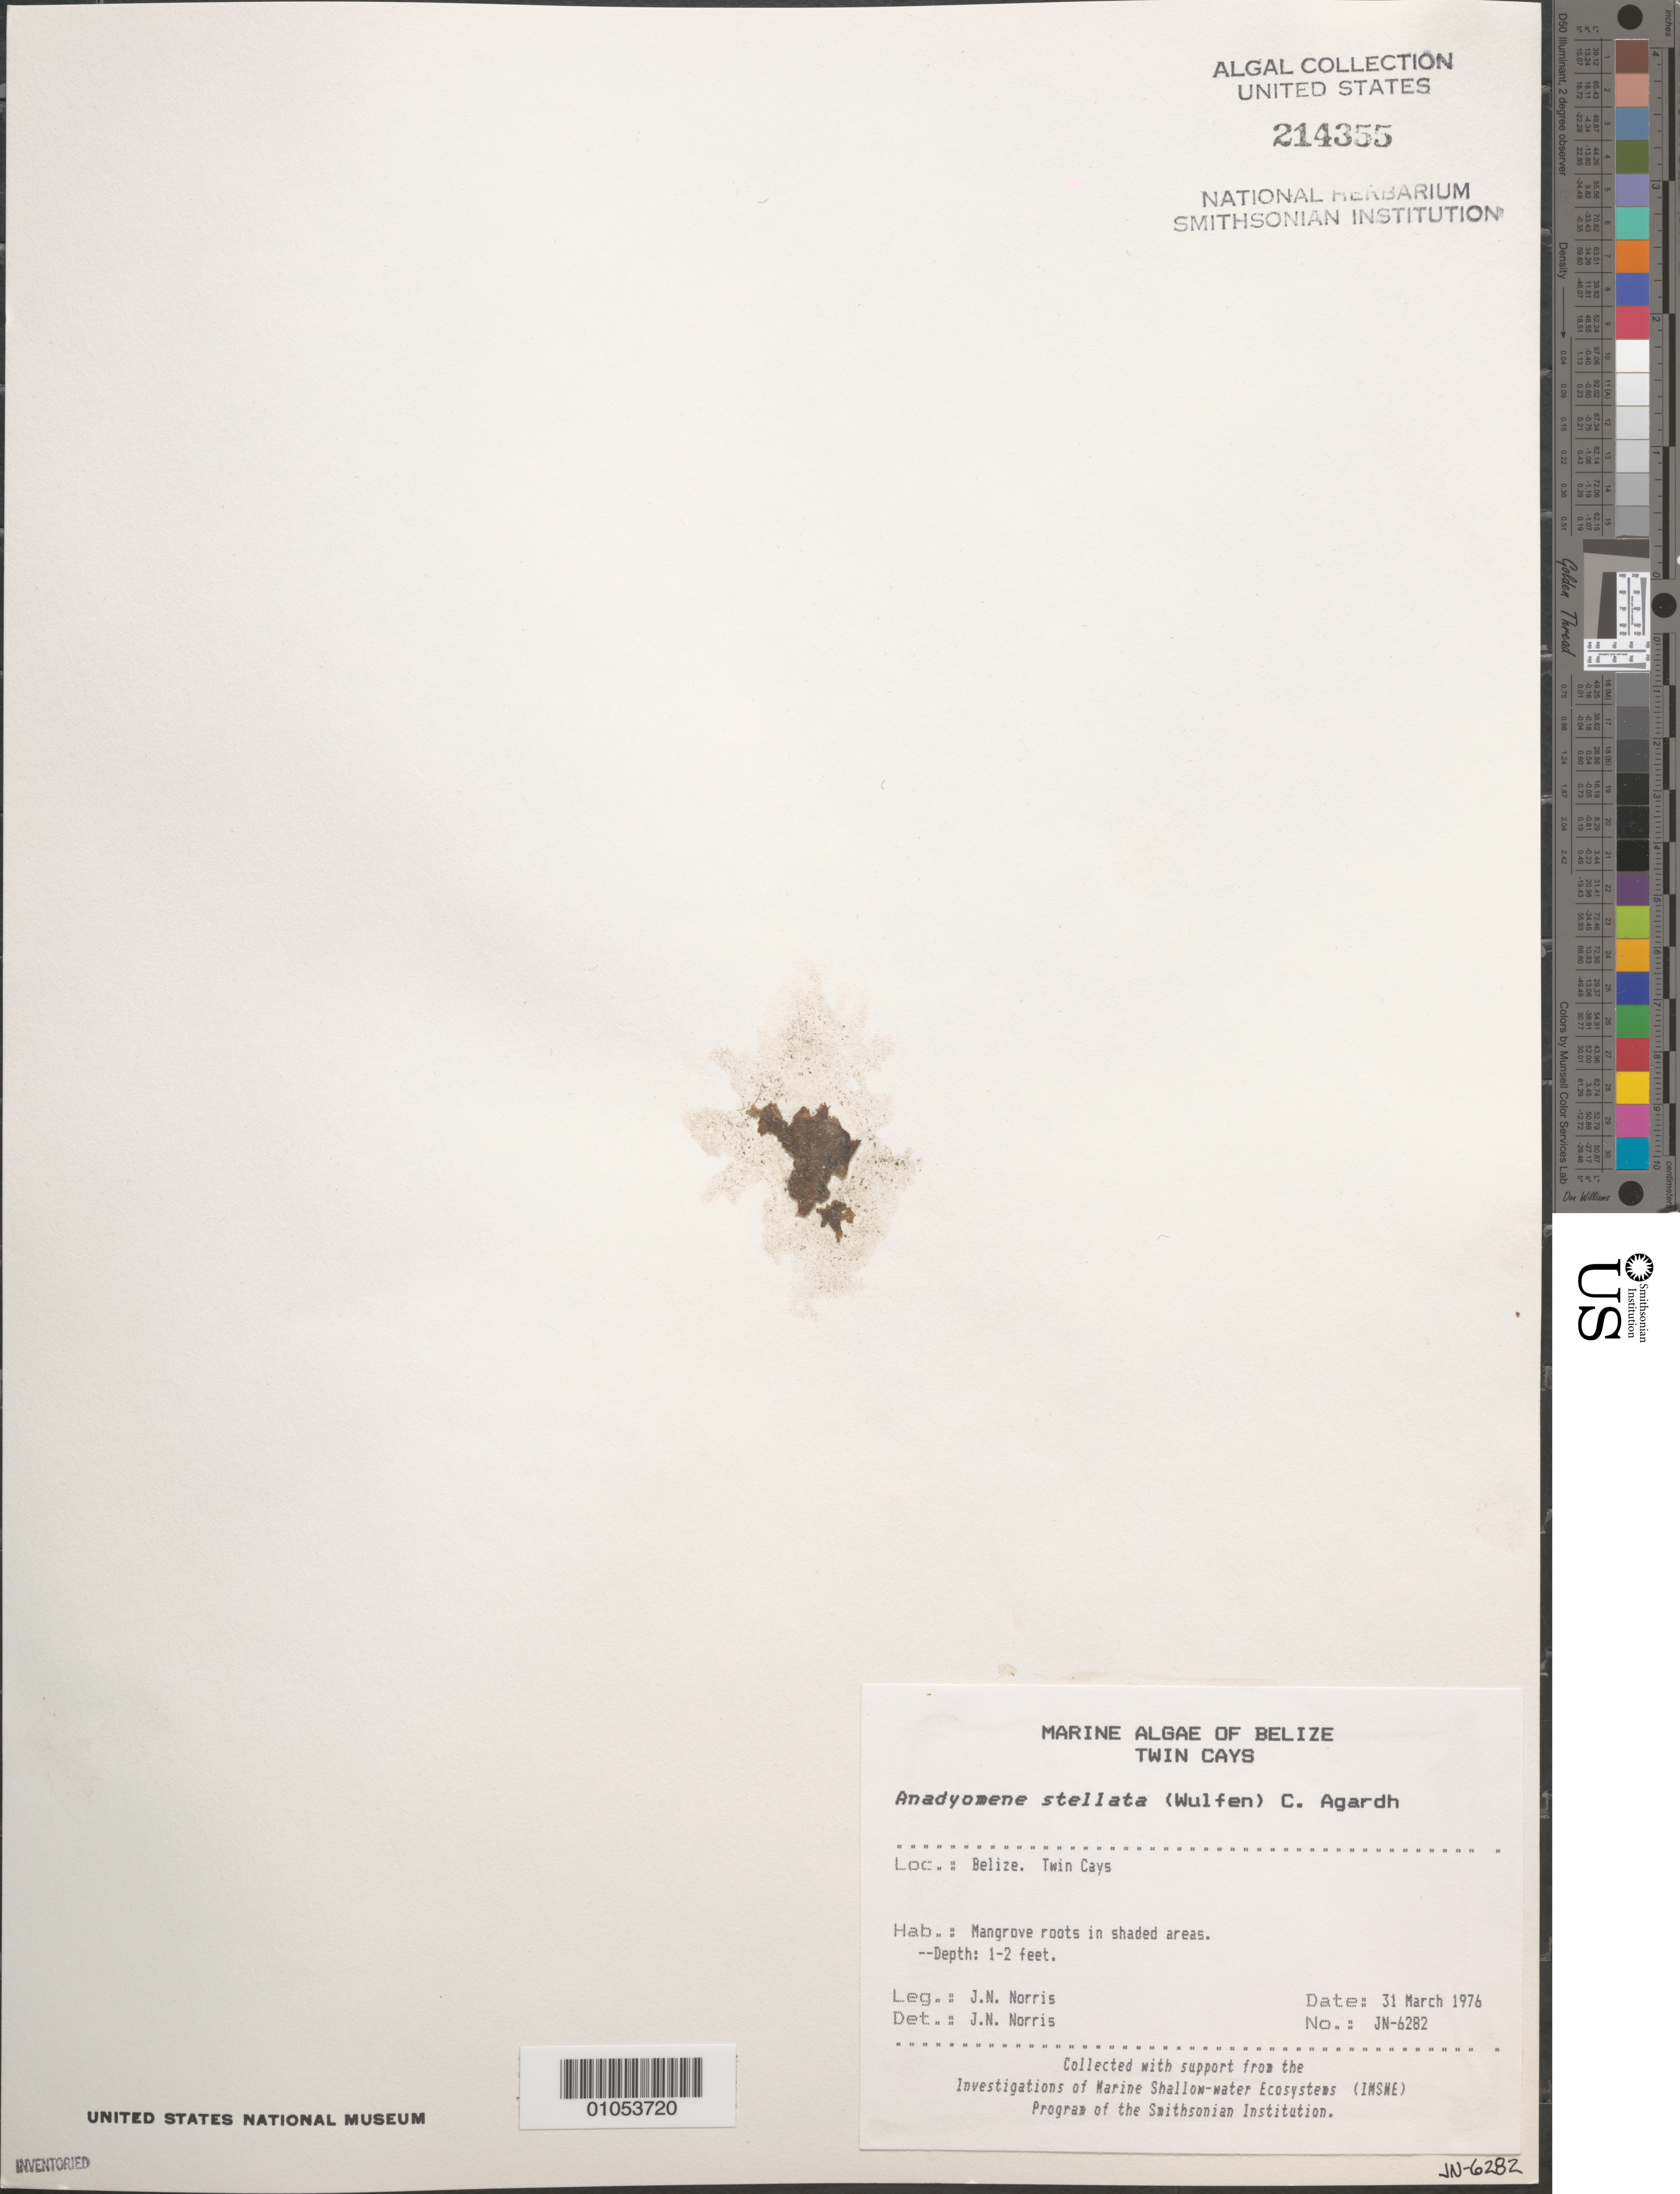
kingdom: Plantae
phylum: Chlorophyta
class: Ulvophyceae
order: Cladophorales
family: Anadyomenaceae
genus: Anadyomene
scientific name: Anadyomene stellata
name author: (Wulfen) C. Agardh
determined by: Norris, James N.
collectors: J. N. Norris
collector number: JN-6282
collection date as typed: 31 Mar 1976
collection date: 1976-03-31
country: Belize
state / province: Stann Creek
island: Twin Cays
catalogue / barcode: US 214355